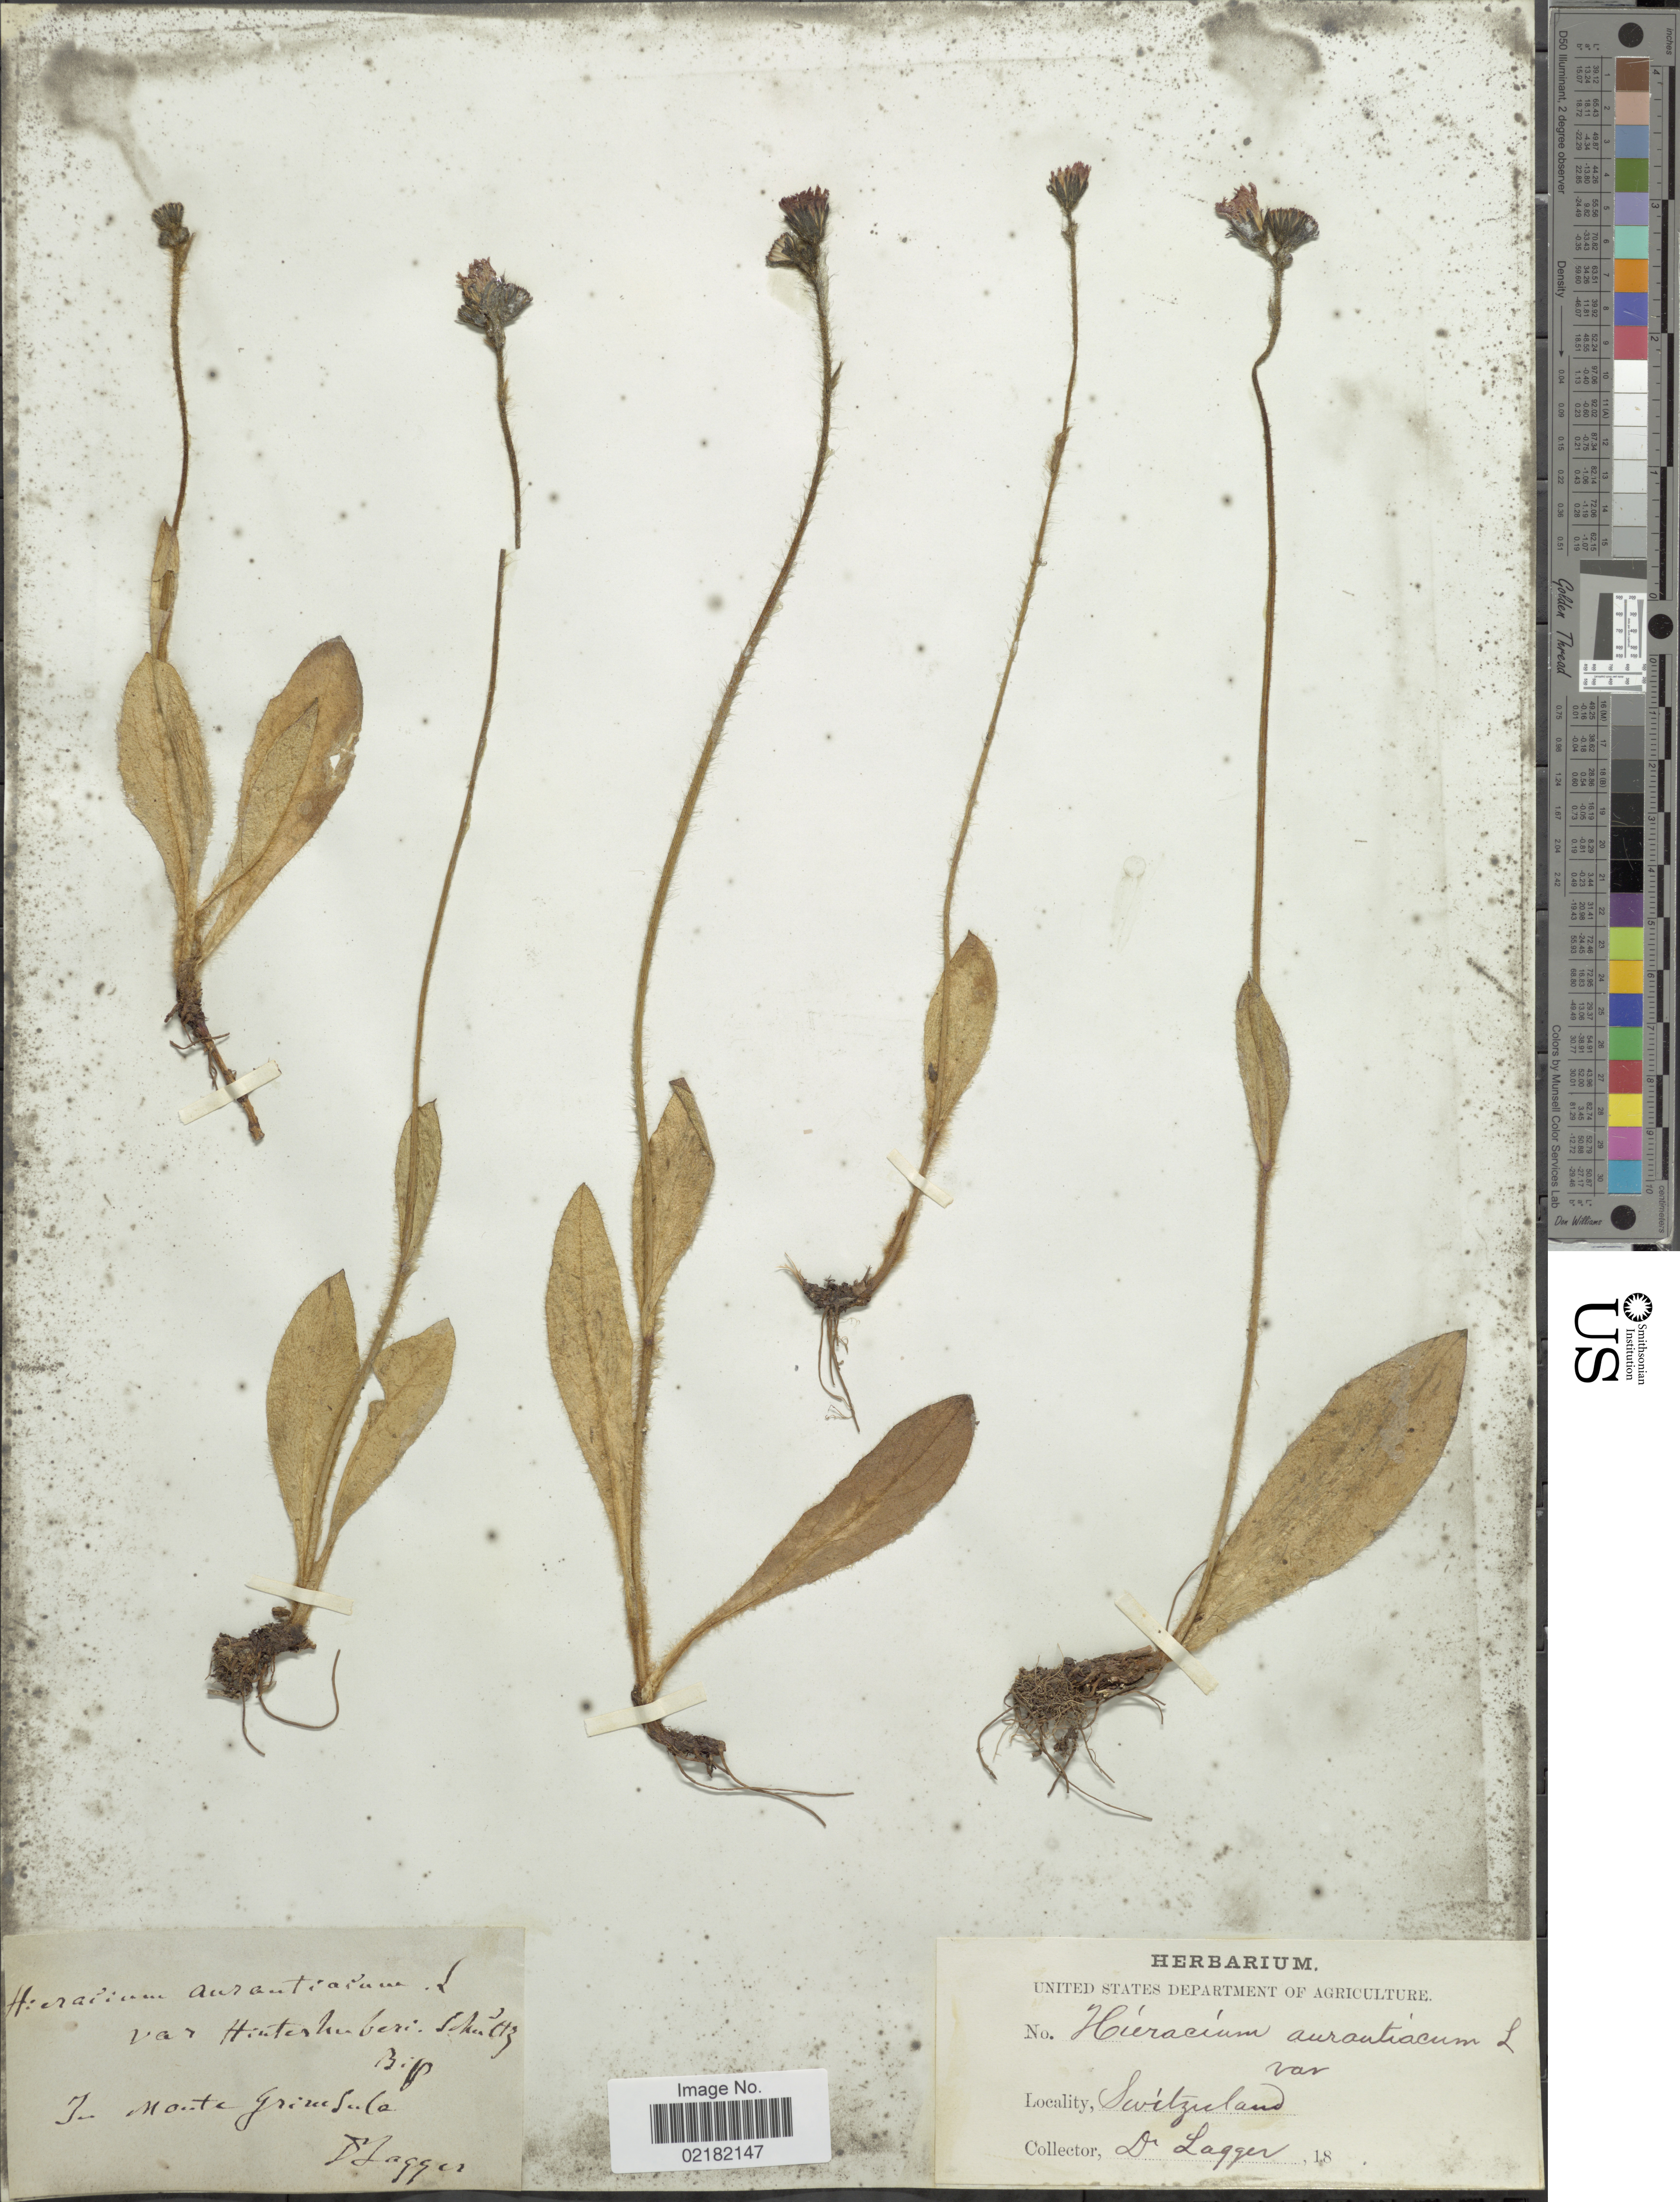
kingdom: Plantae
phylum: Tracheophyta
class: Magnoliopsida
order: Asterales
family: Asteraceae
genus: Pilosella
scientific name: Pilosella aurantiaca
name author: (L.) F.W. Schultz & Sch. Bip.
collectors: F. J. Lagger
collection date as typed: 18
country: Switzerland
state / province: Valais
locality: In monte Grimsula.